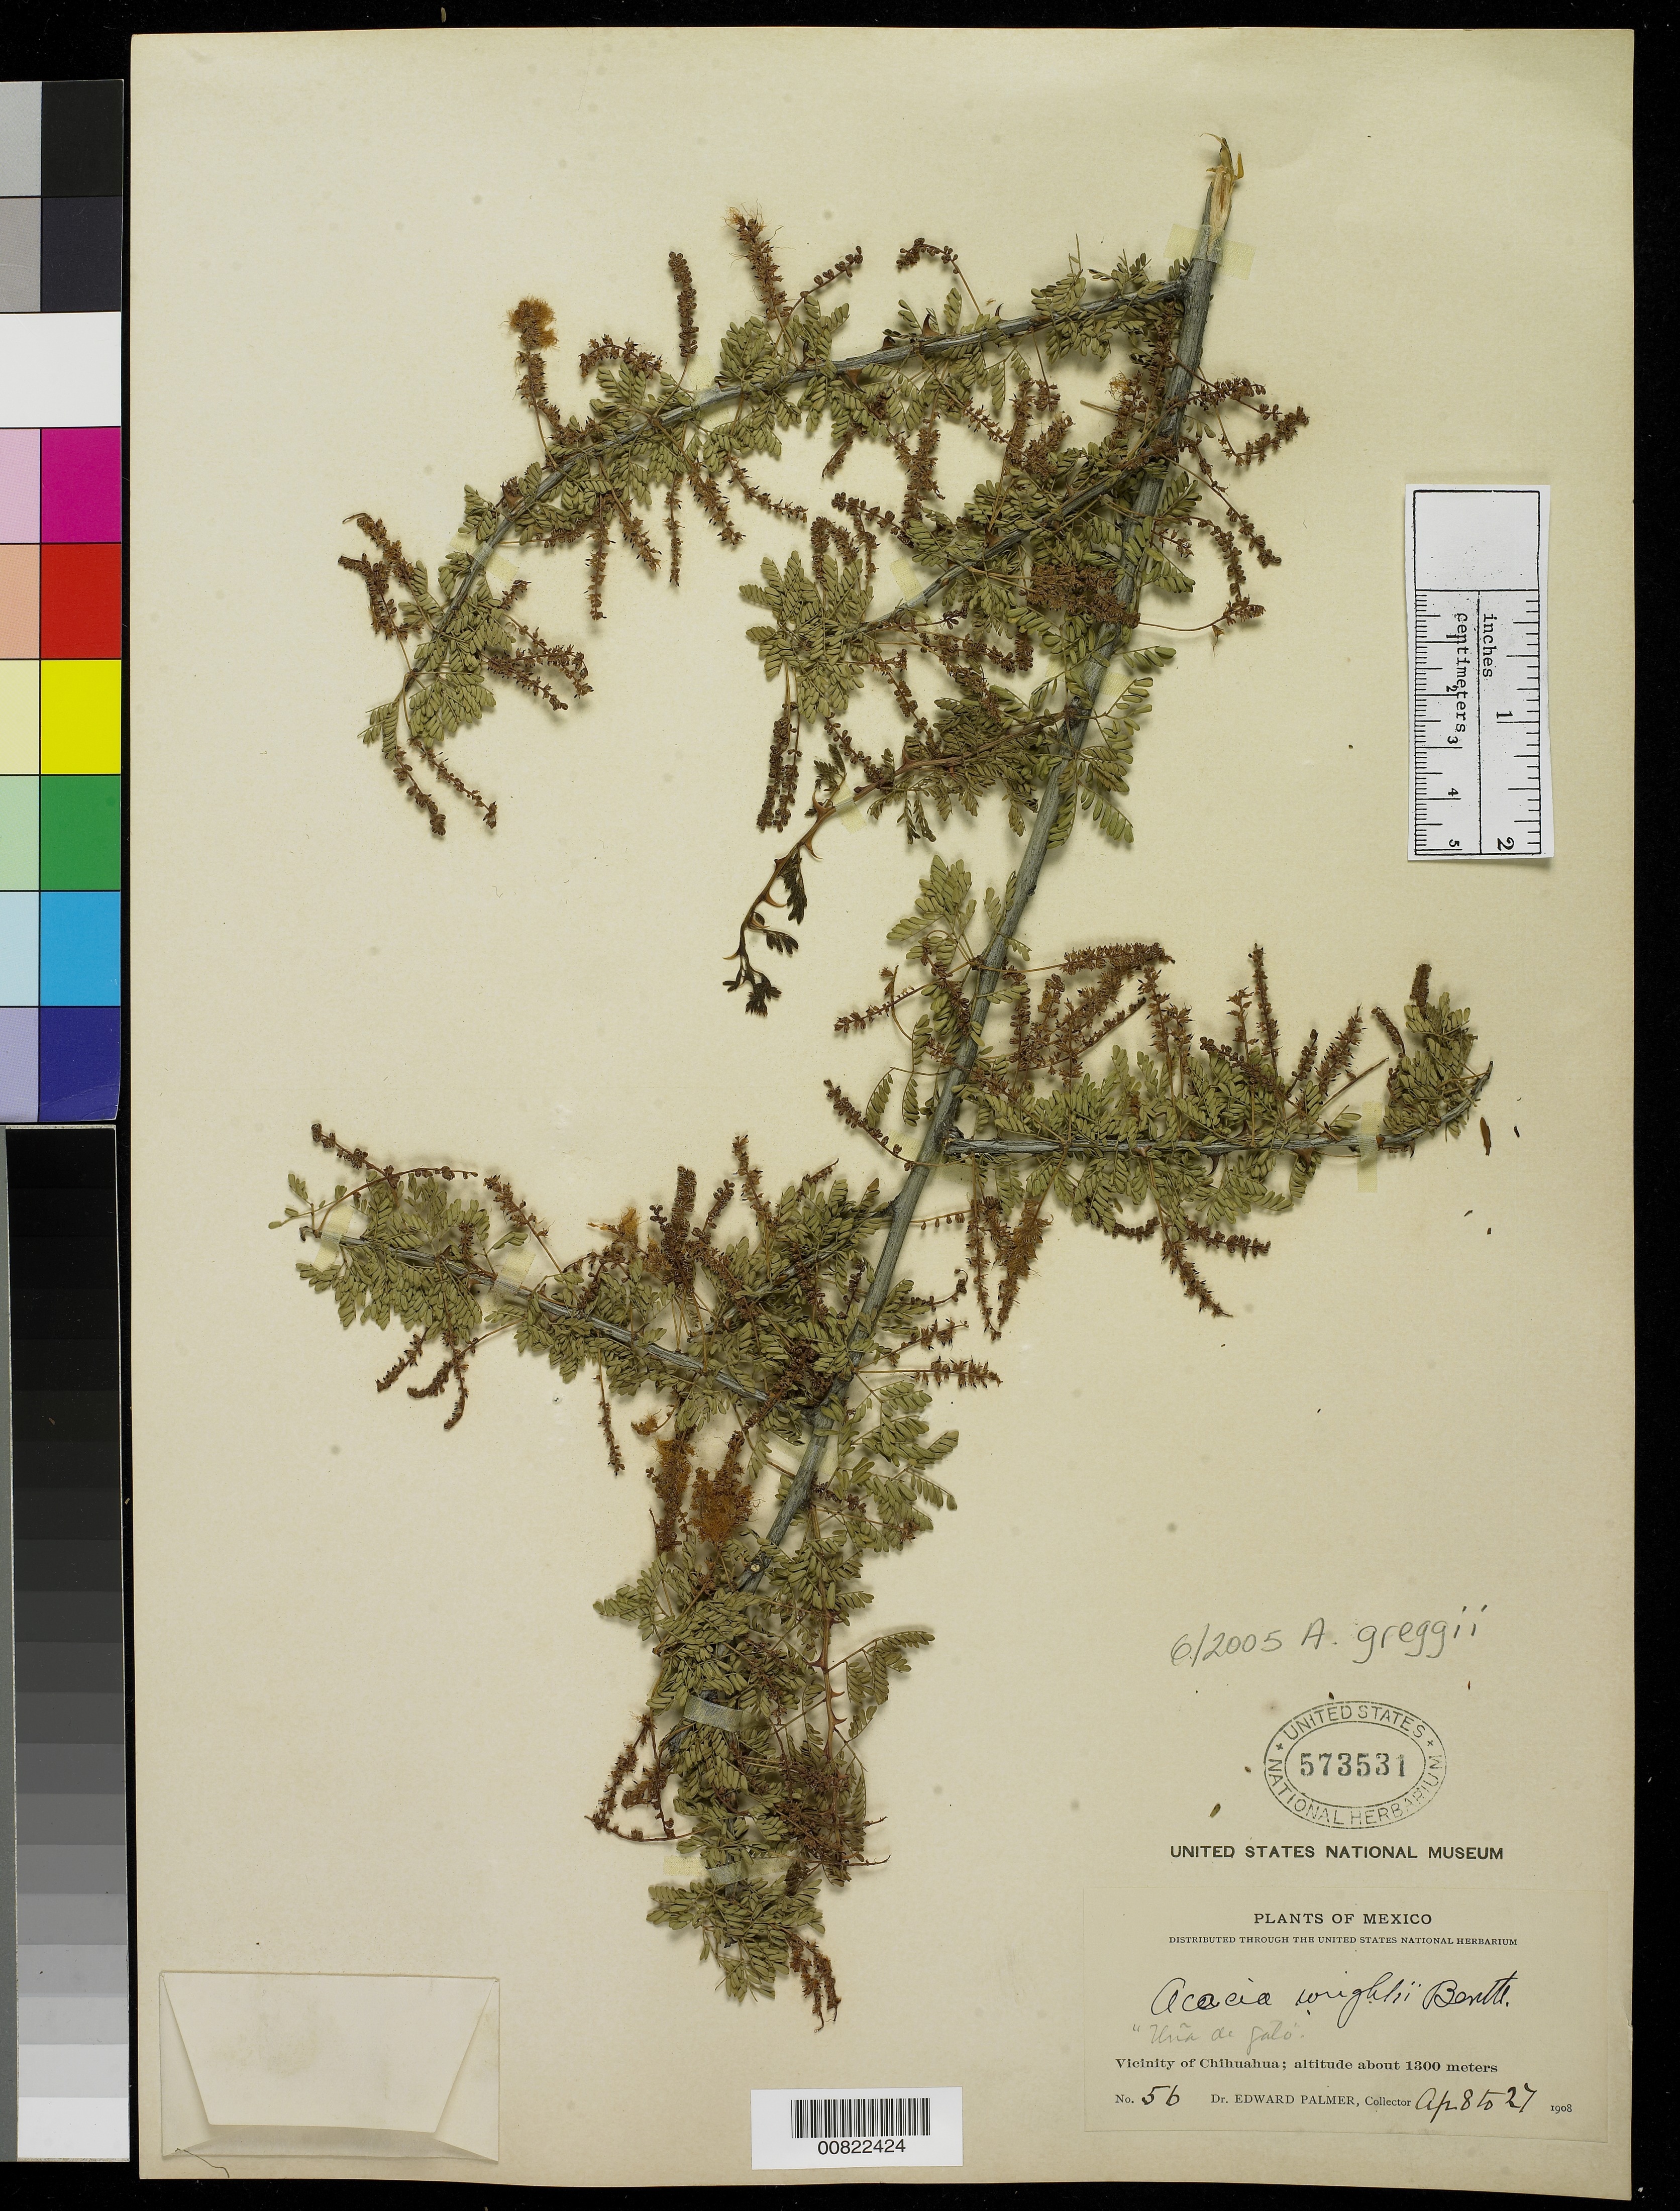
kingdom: Plantae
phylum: Tracheophyta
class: Magnoliopsida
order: Fabales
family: Fabaceae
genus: Senegalia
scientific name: Senegalia greggii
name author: (A. Gray) Britton & Rose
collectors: E. Palmer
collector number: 56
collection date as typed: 08 Apr 1908 to 27 Apr 1908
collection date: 1908-04-08/1908-04-27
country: Mexico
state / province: Chihuahua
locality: Vicinity of Chihuahua.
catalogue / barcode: US 573531